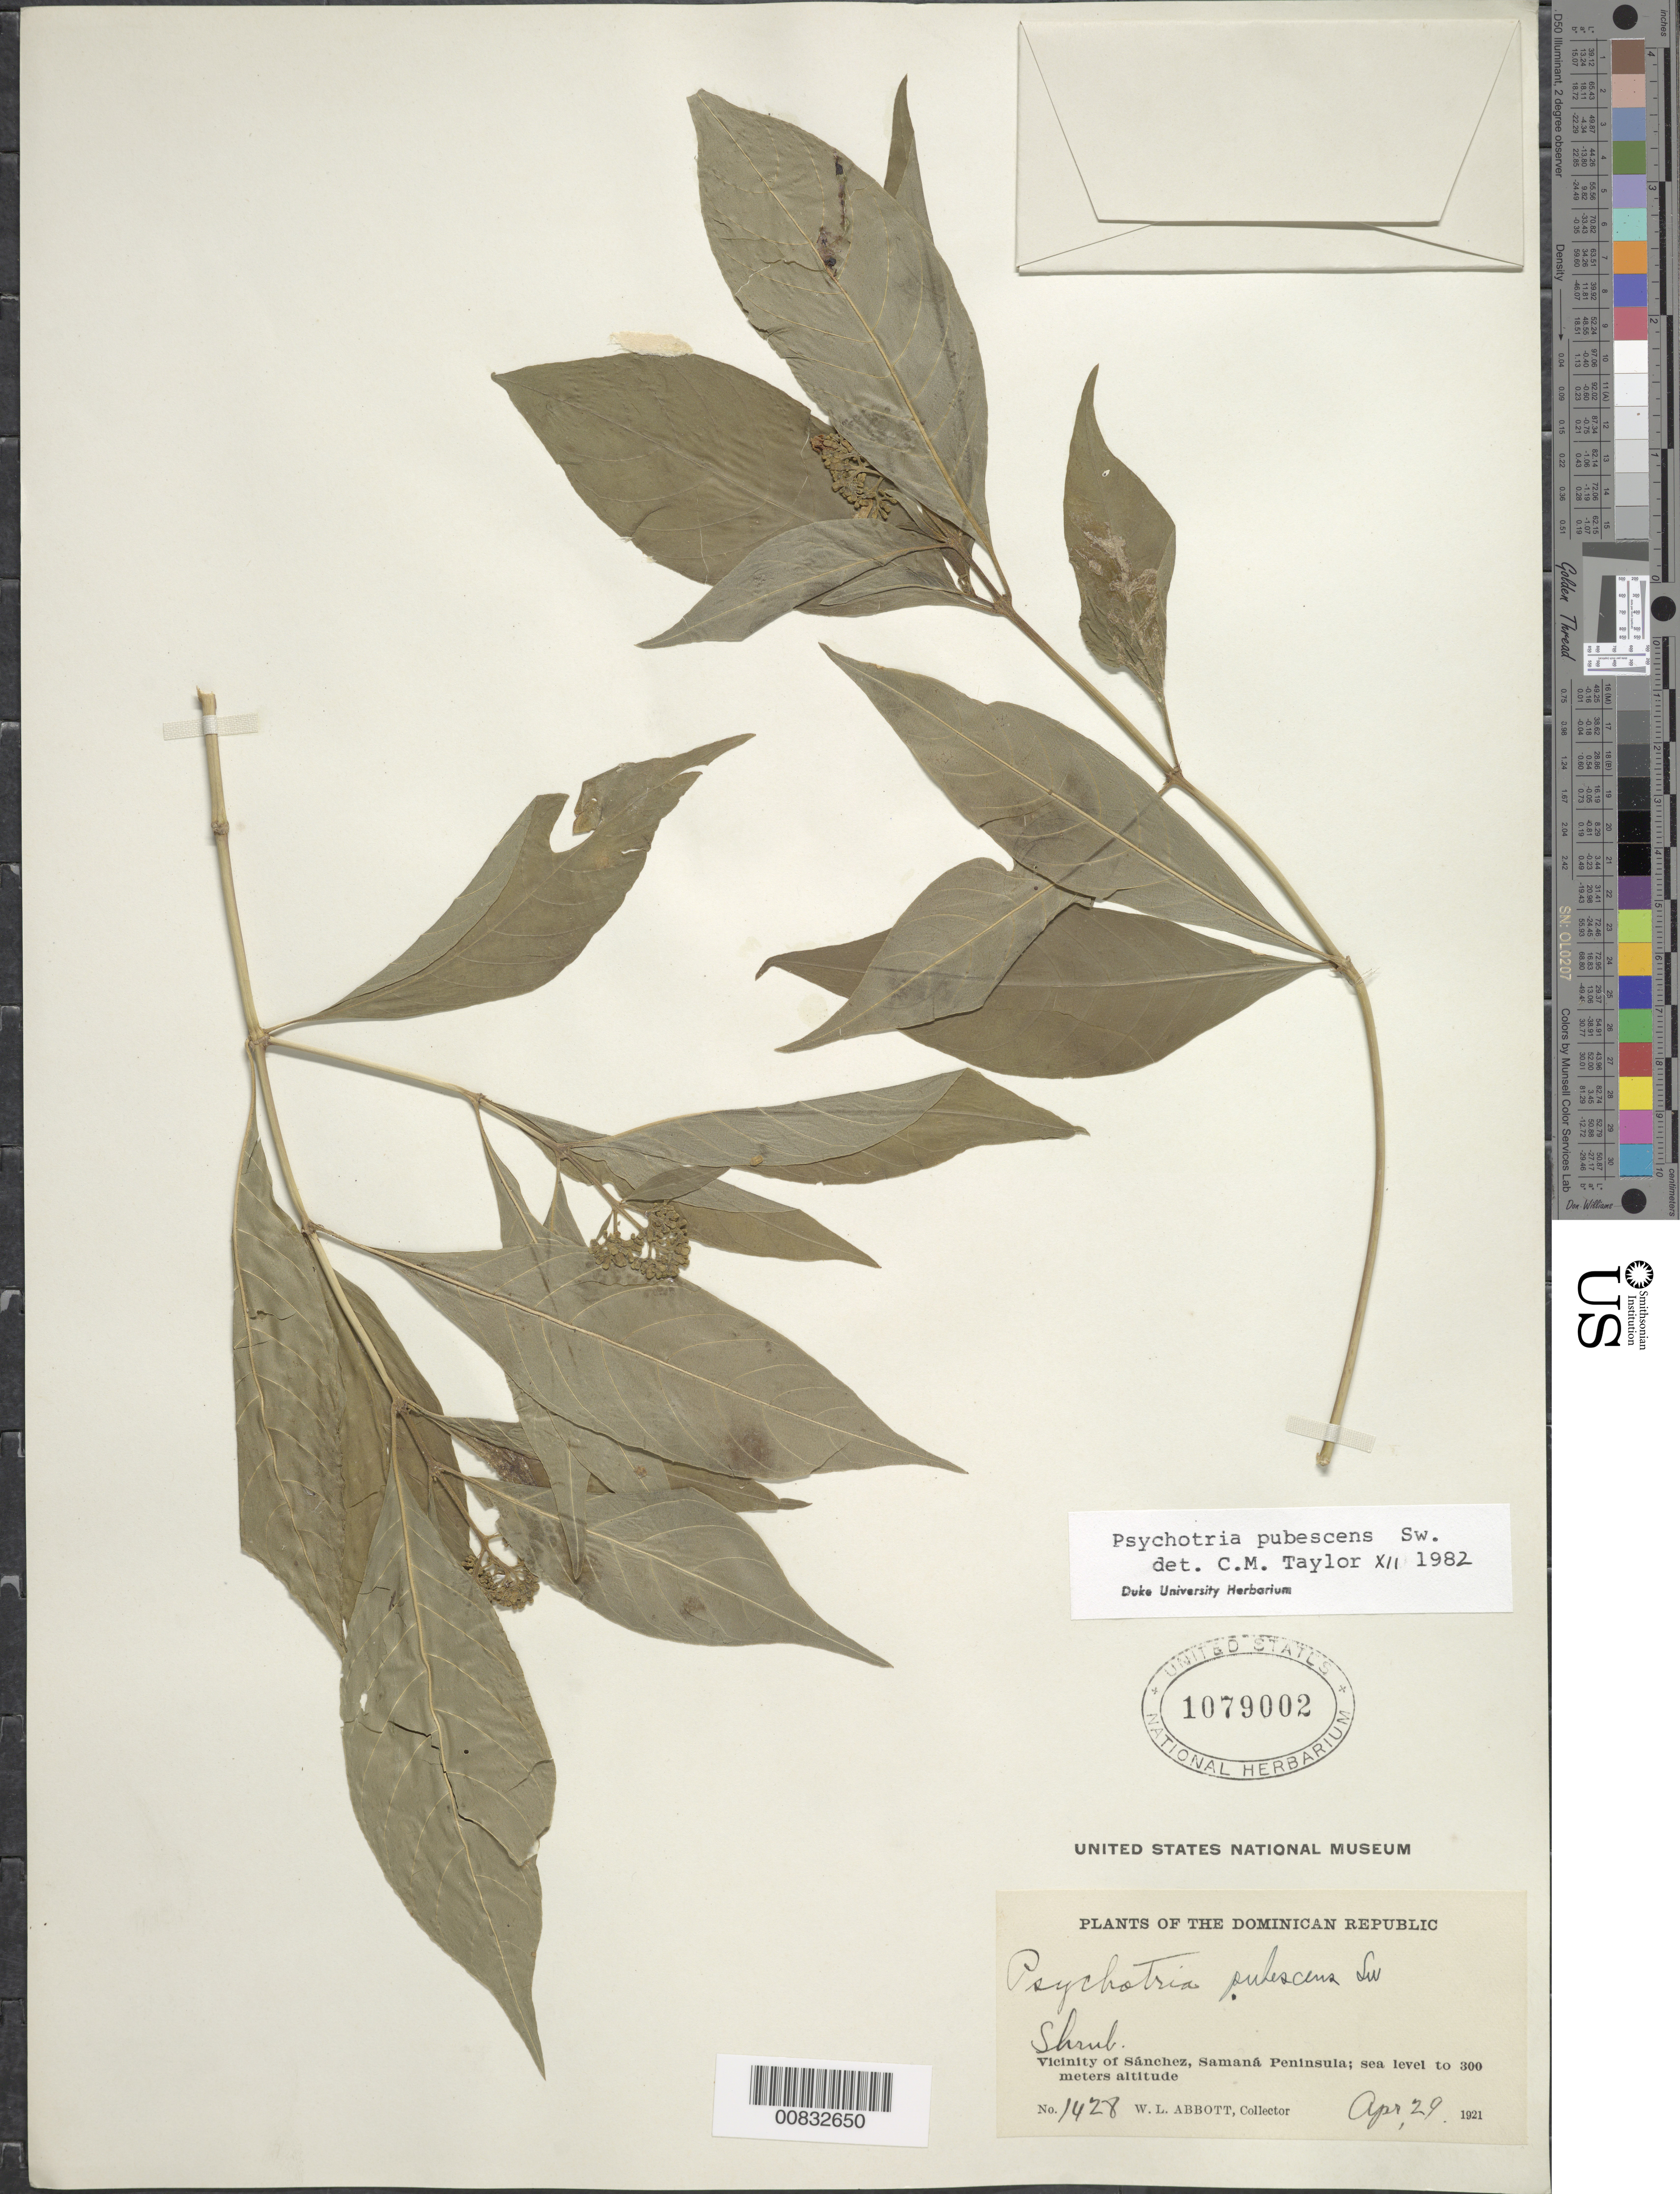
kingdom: Plantae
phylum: Tracheophyta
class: Magnoliopsida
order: Gentianales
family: Rubiaceae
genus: Psychotria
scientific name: Psychotria pubescens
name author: Sw.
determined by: Taylor, Charlotte M.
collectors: W. L. Abbott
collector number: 1428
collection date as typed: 29 Apr 1921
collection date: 1921-04-29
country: Dominican Republic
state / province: Samana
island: Hispaniola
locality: Vicinity of Sánchez, Samaná Peninsula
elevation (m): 0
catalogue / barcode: US 1079002